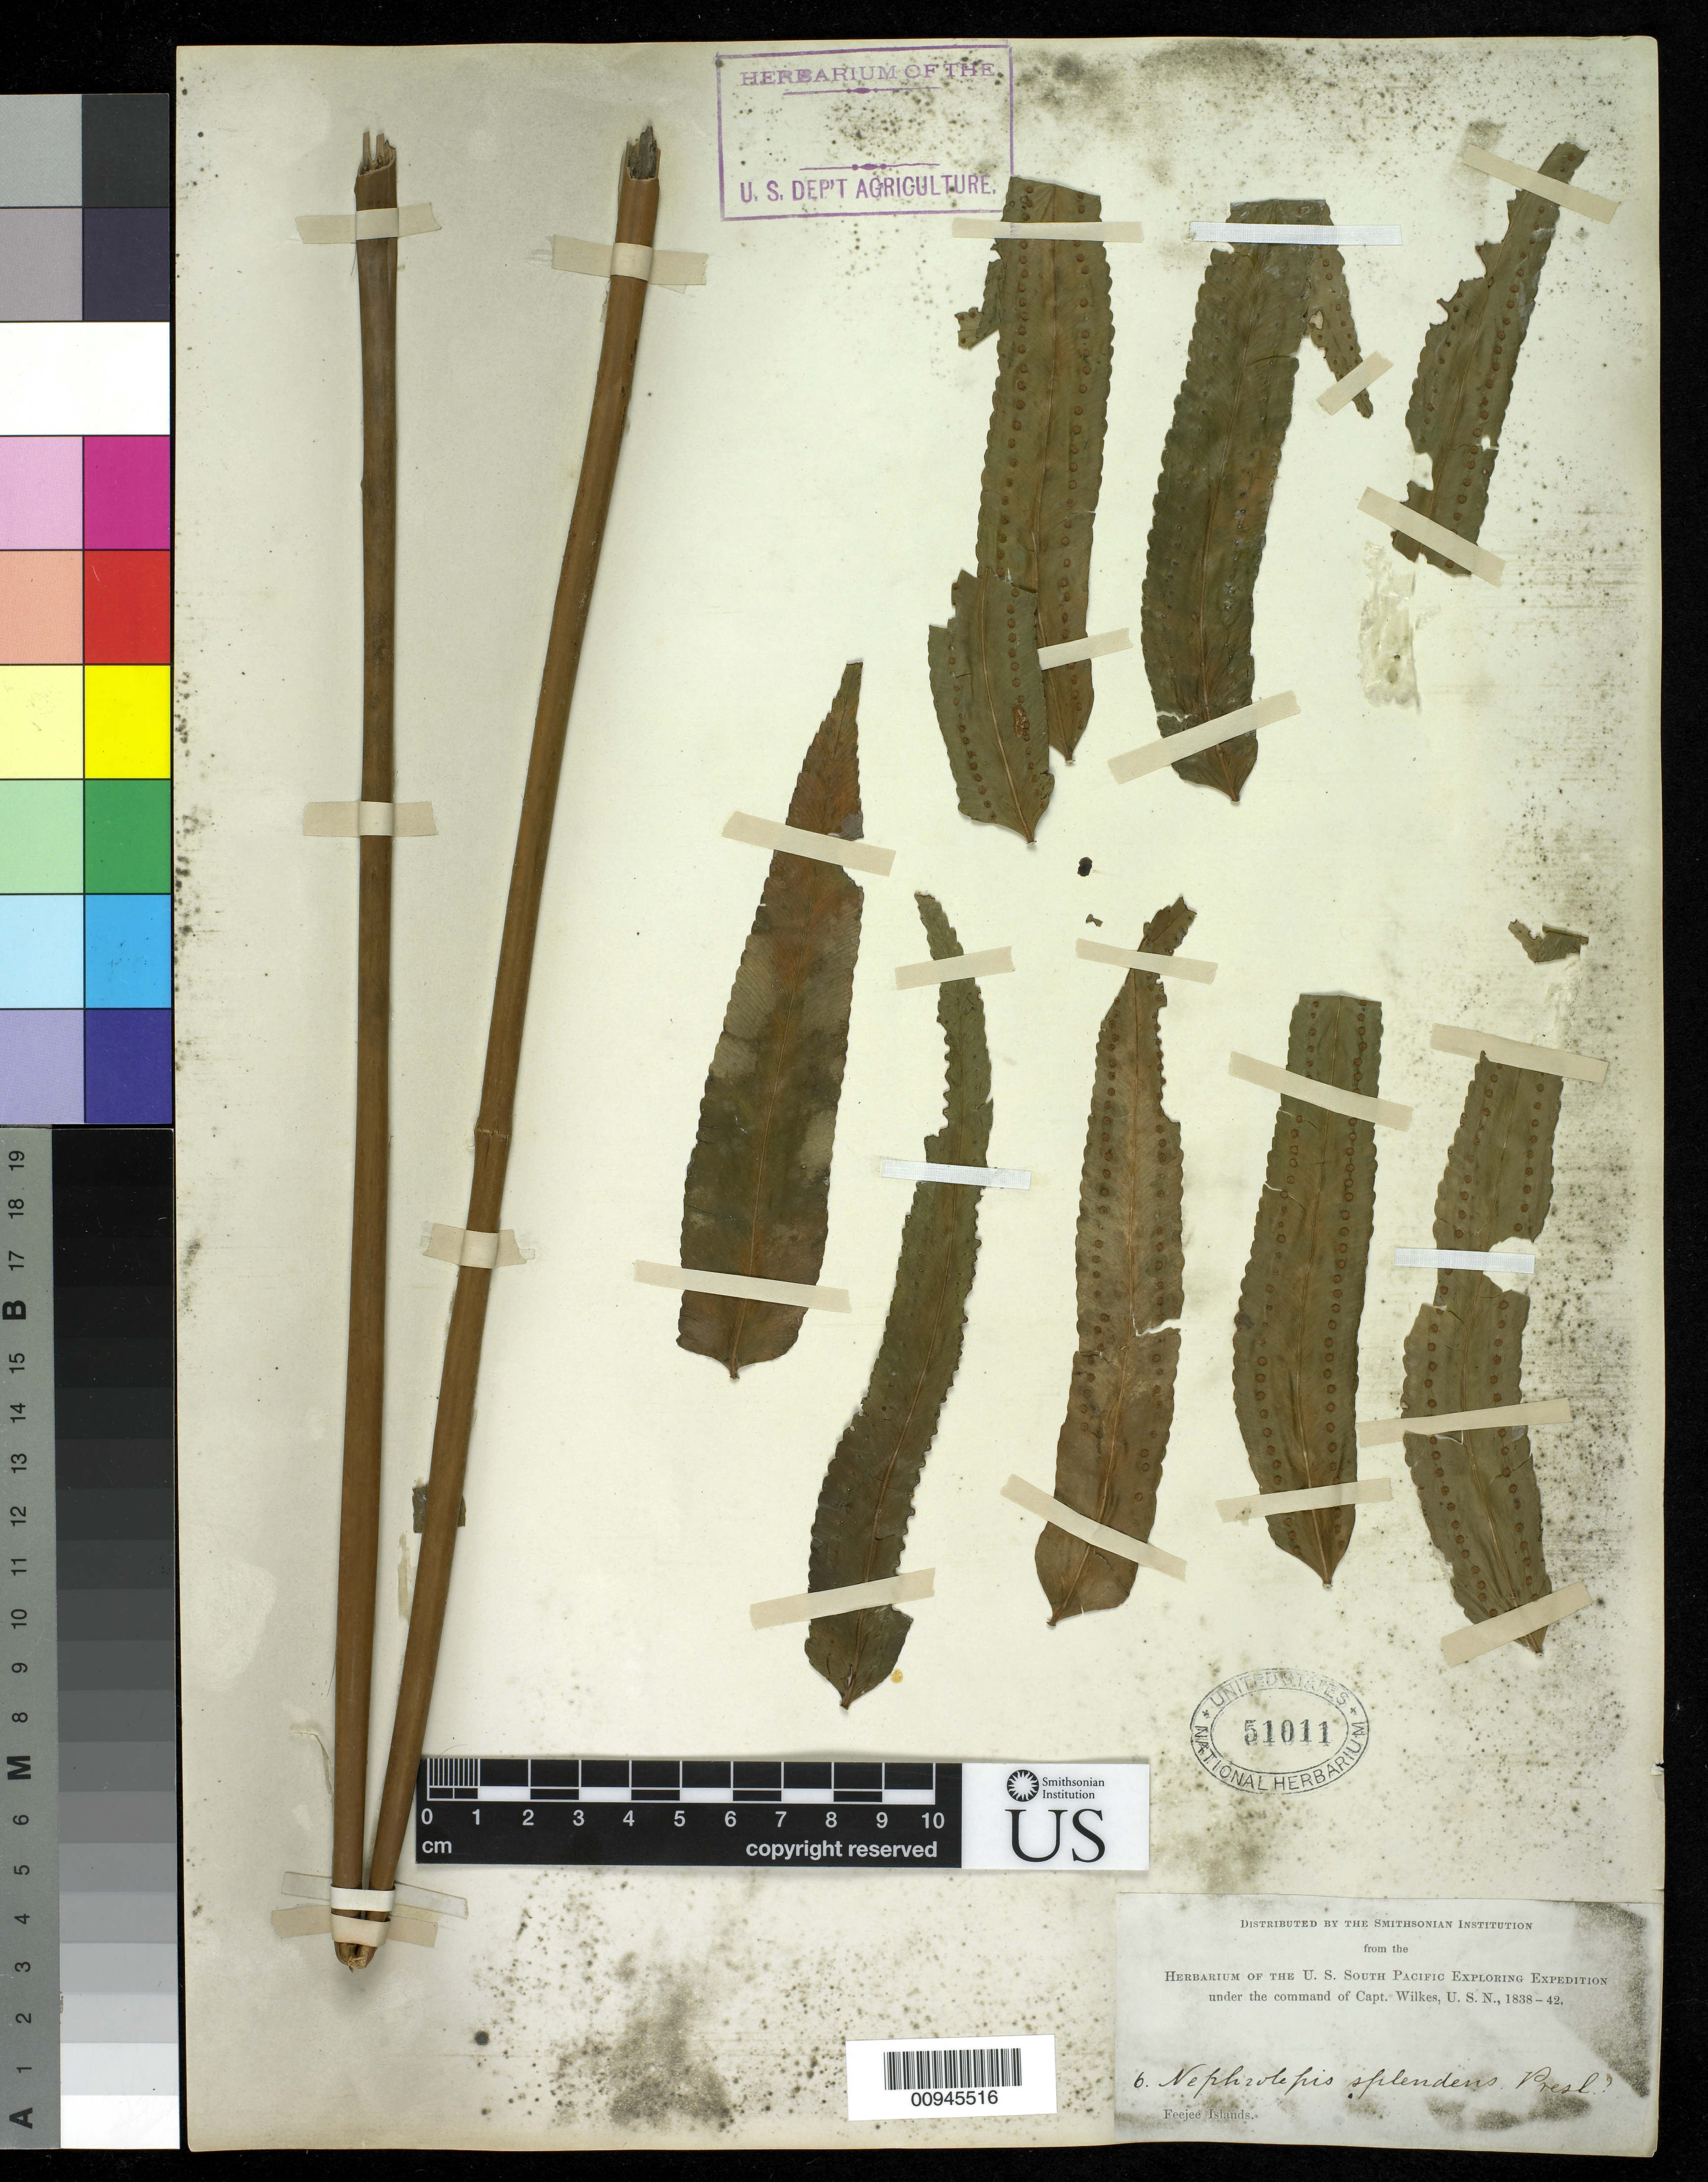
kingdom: Plantae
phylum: Tracheophyta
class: Polypodiopsida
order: Polypodiales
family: Nephrolepidaceae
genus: Nephrolepis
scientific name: Nephrolepis biserrata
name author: (Sw.) Schott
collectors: Wilkes Explor. Exped.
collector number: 6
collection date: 1838/1842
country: Fiji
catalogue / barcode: US 51011